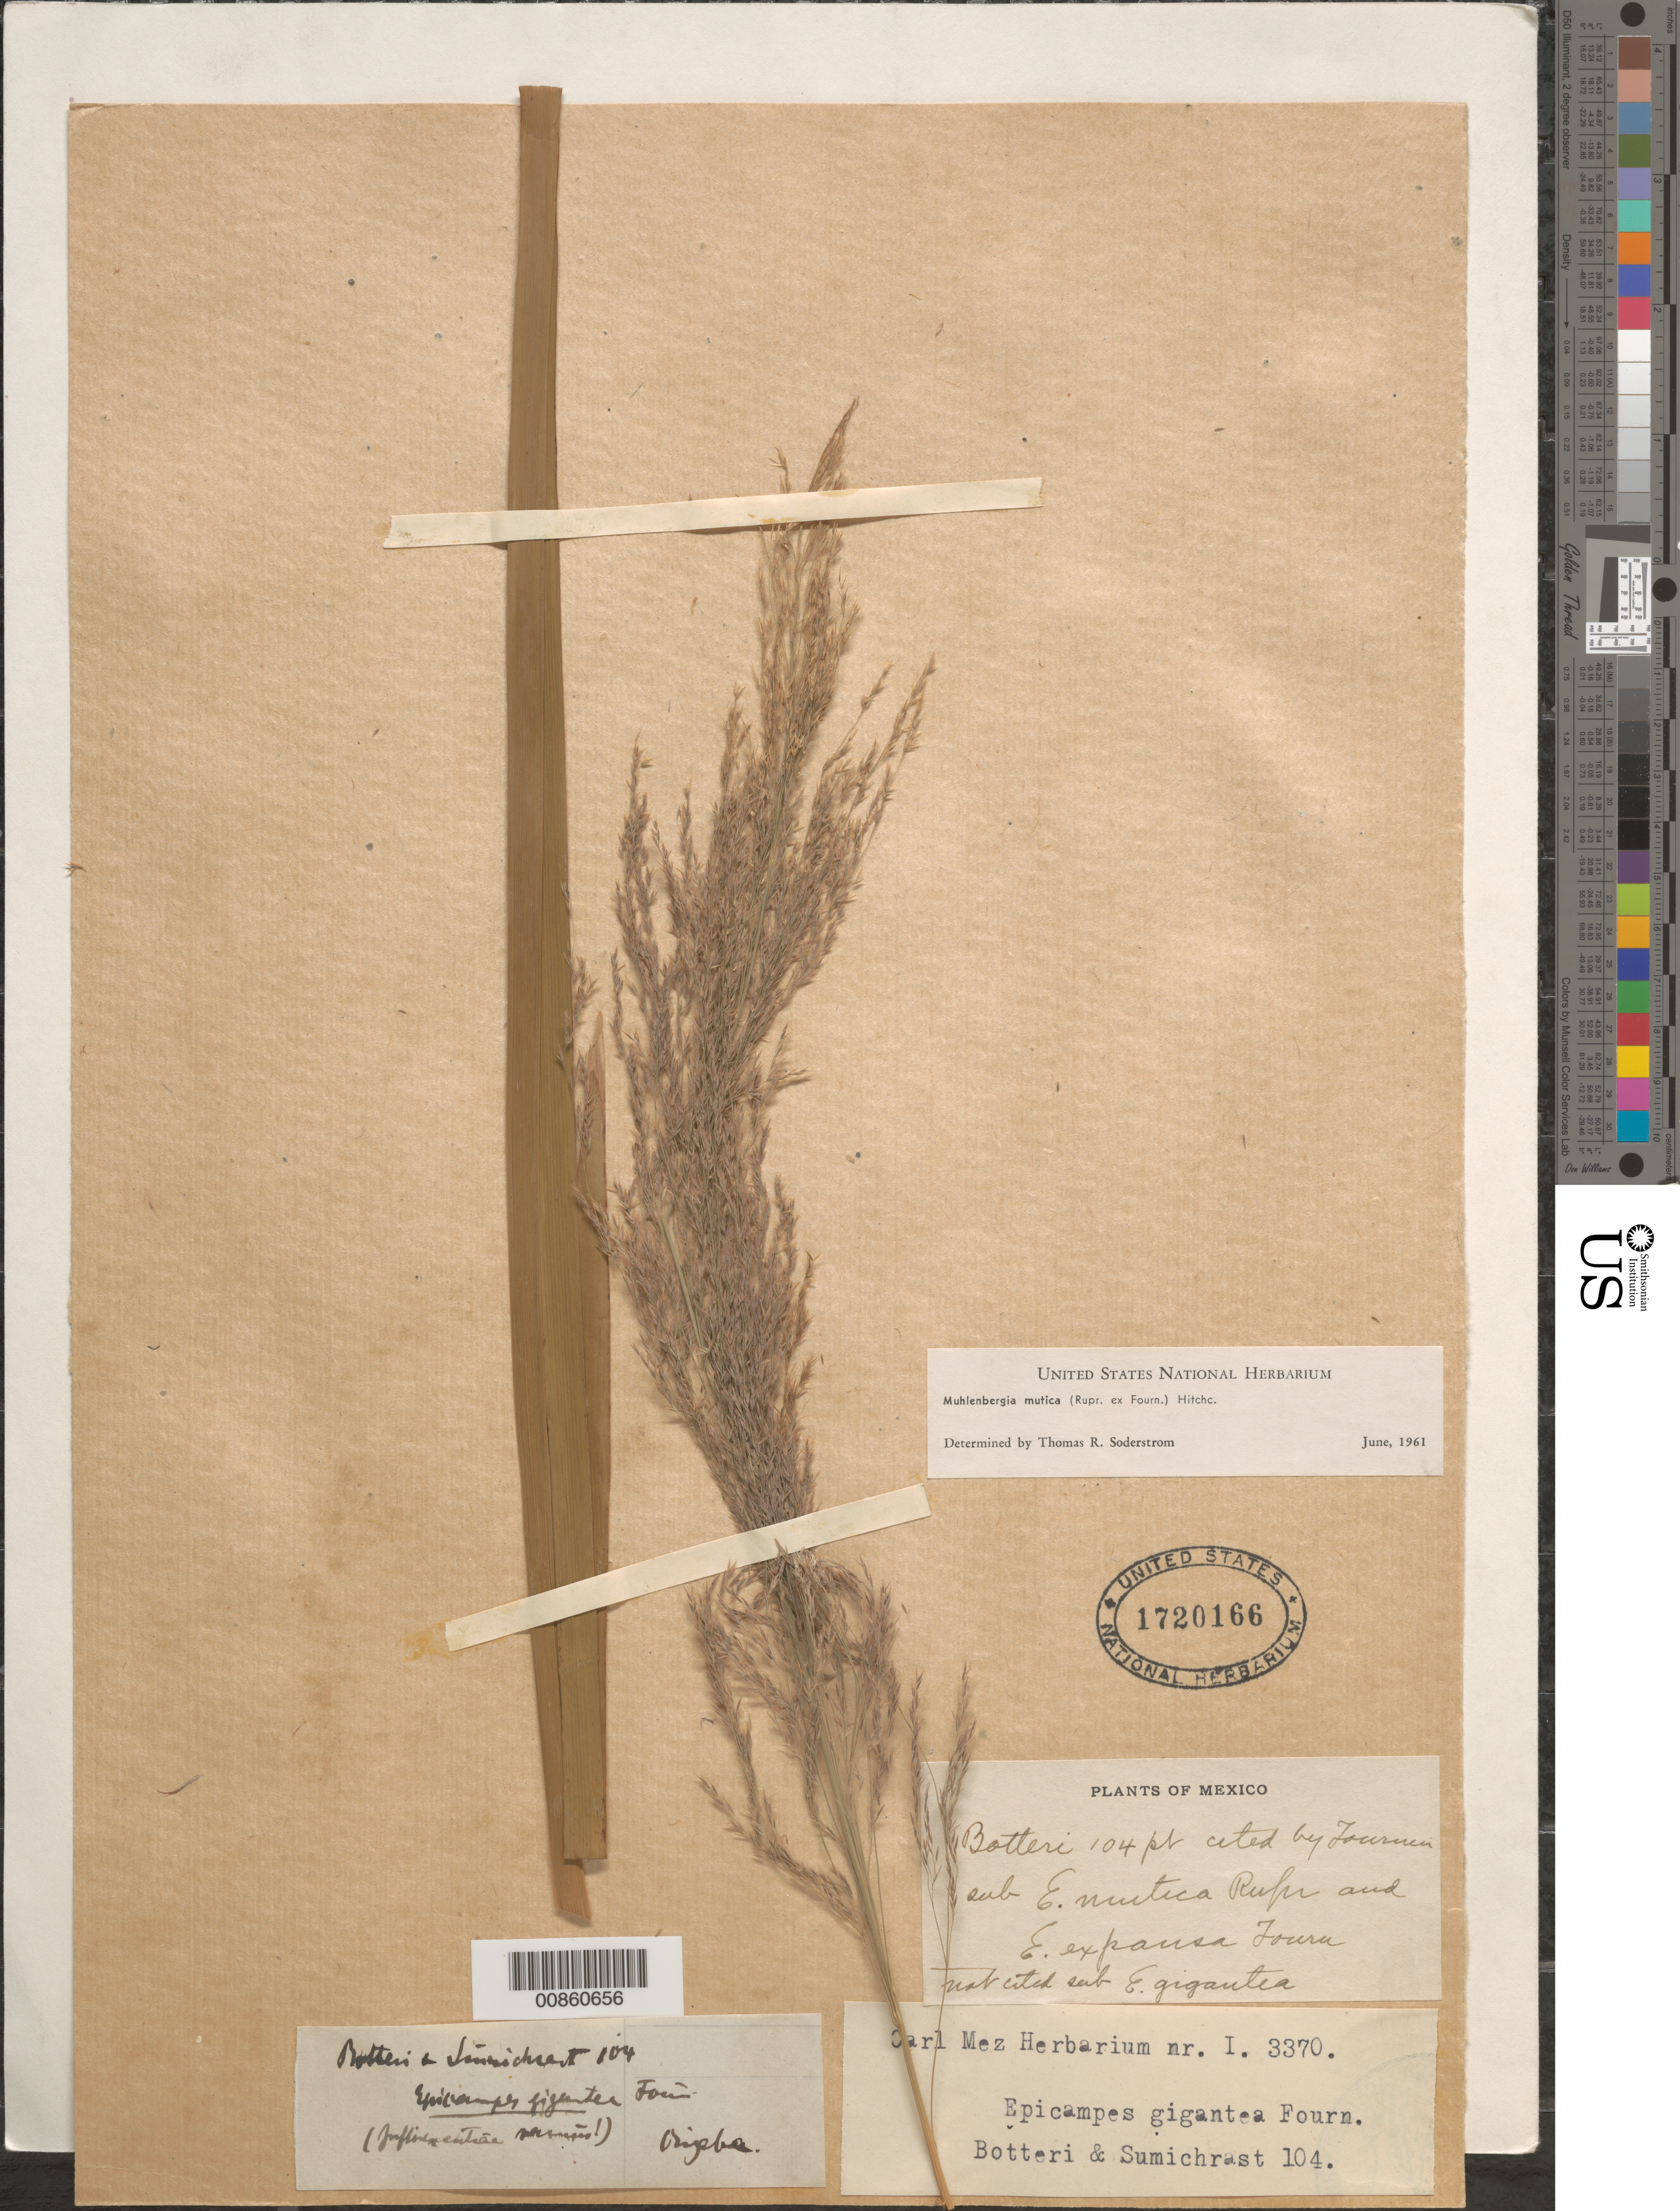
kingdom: Plantae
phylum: Tracheophyta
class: Liliopsida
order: Poales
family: Poaceae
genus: Muhlenbergia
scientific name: Muhlenbergia mutica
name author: (Rupr. ex E. Fourn.) Hitchc.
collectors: M. Botteri & A. L. Sumichrast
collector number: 104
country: Mexico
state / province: Veracruz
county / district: Orizaba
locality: Orizaba, mpio. Orizaba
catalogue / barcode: US 1720166